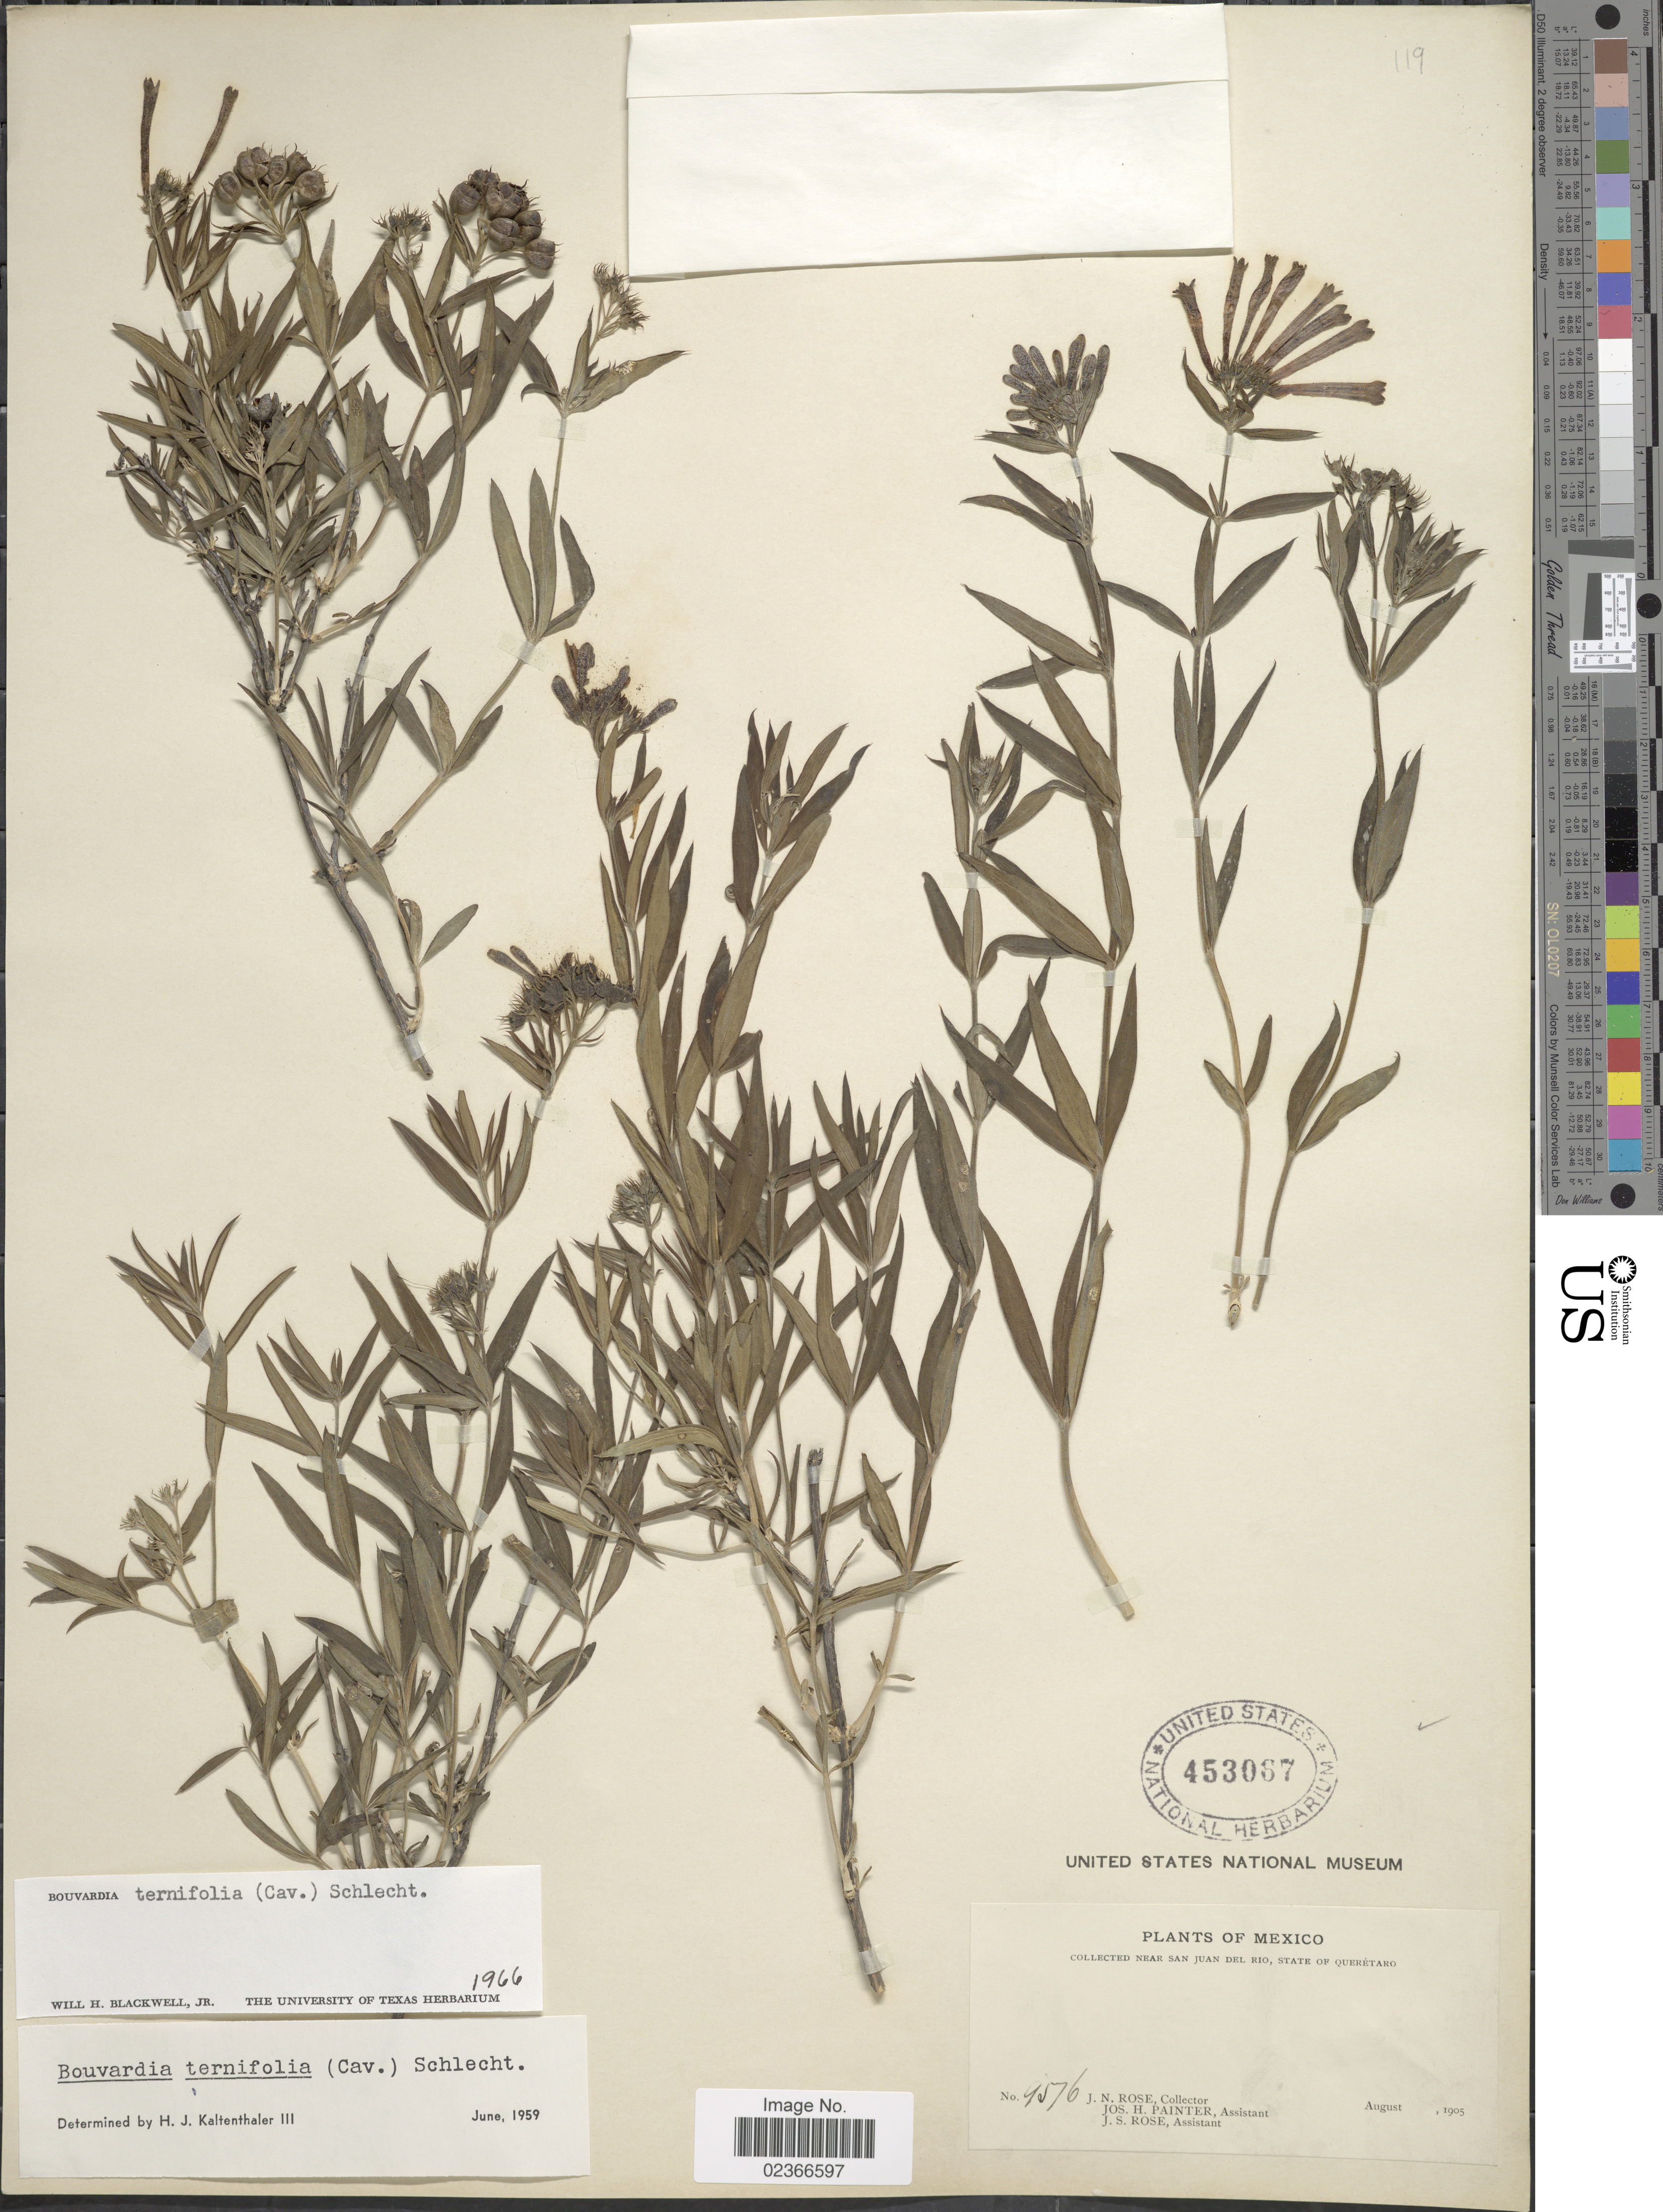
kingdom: Plantae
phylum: Tracheophyta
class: Magnoliopsida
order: Gentianales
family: Rubiaceae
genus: Bouvardia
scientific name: Bouvardia ternifolia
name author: (Cav.) Schltdl.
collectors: J. N. Rose, J. H. Painter & J. S. Rose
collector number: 9576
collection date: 1905-08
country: Mexico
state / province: Querétaro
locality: Near San Juan del Rio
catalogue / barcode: US 453067